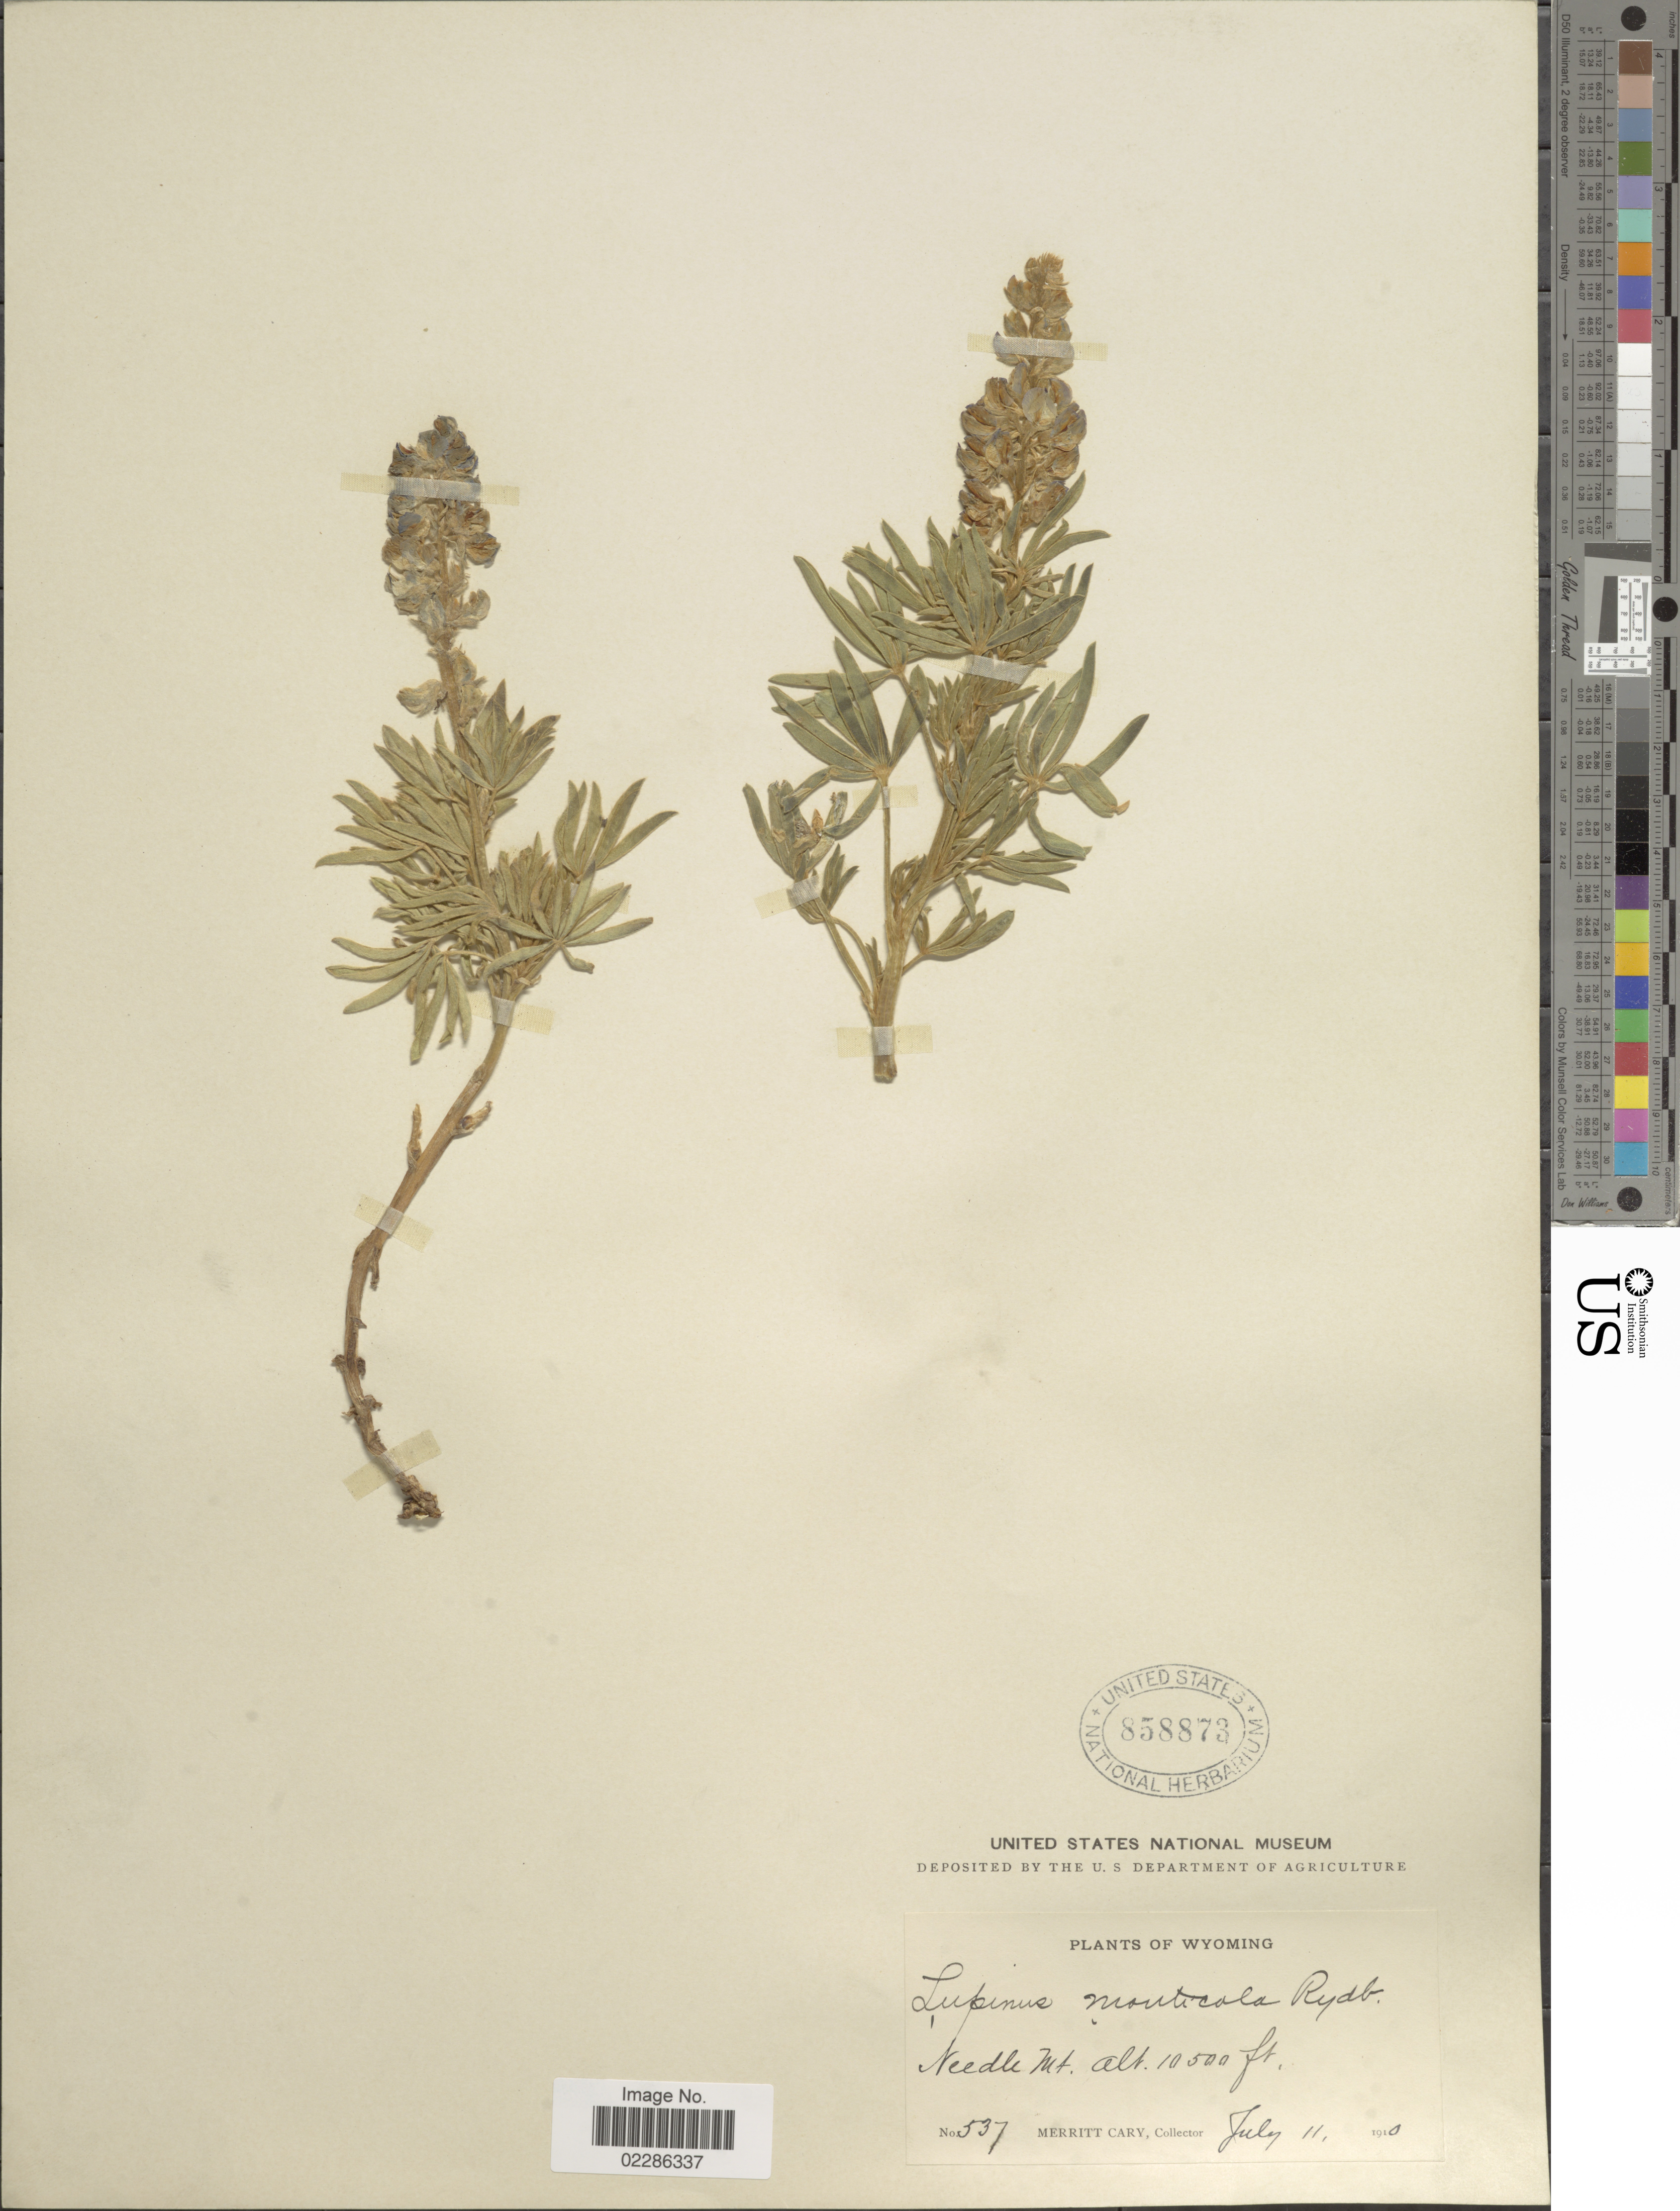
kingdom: Plantae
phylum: Tracheophyta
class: Magnoliopsida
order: Fabales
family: Fabaceae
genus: Lupinus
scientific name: Lupinus monticola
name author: Rydb.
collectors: M. Cary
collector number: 537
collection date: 1910-07-11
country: United States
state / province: Wyoming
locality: Needle Mt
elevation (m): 3200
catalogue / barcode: US 858873